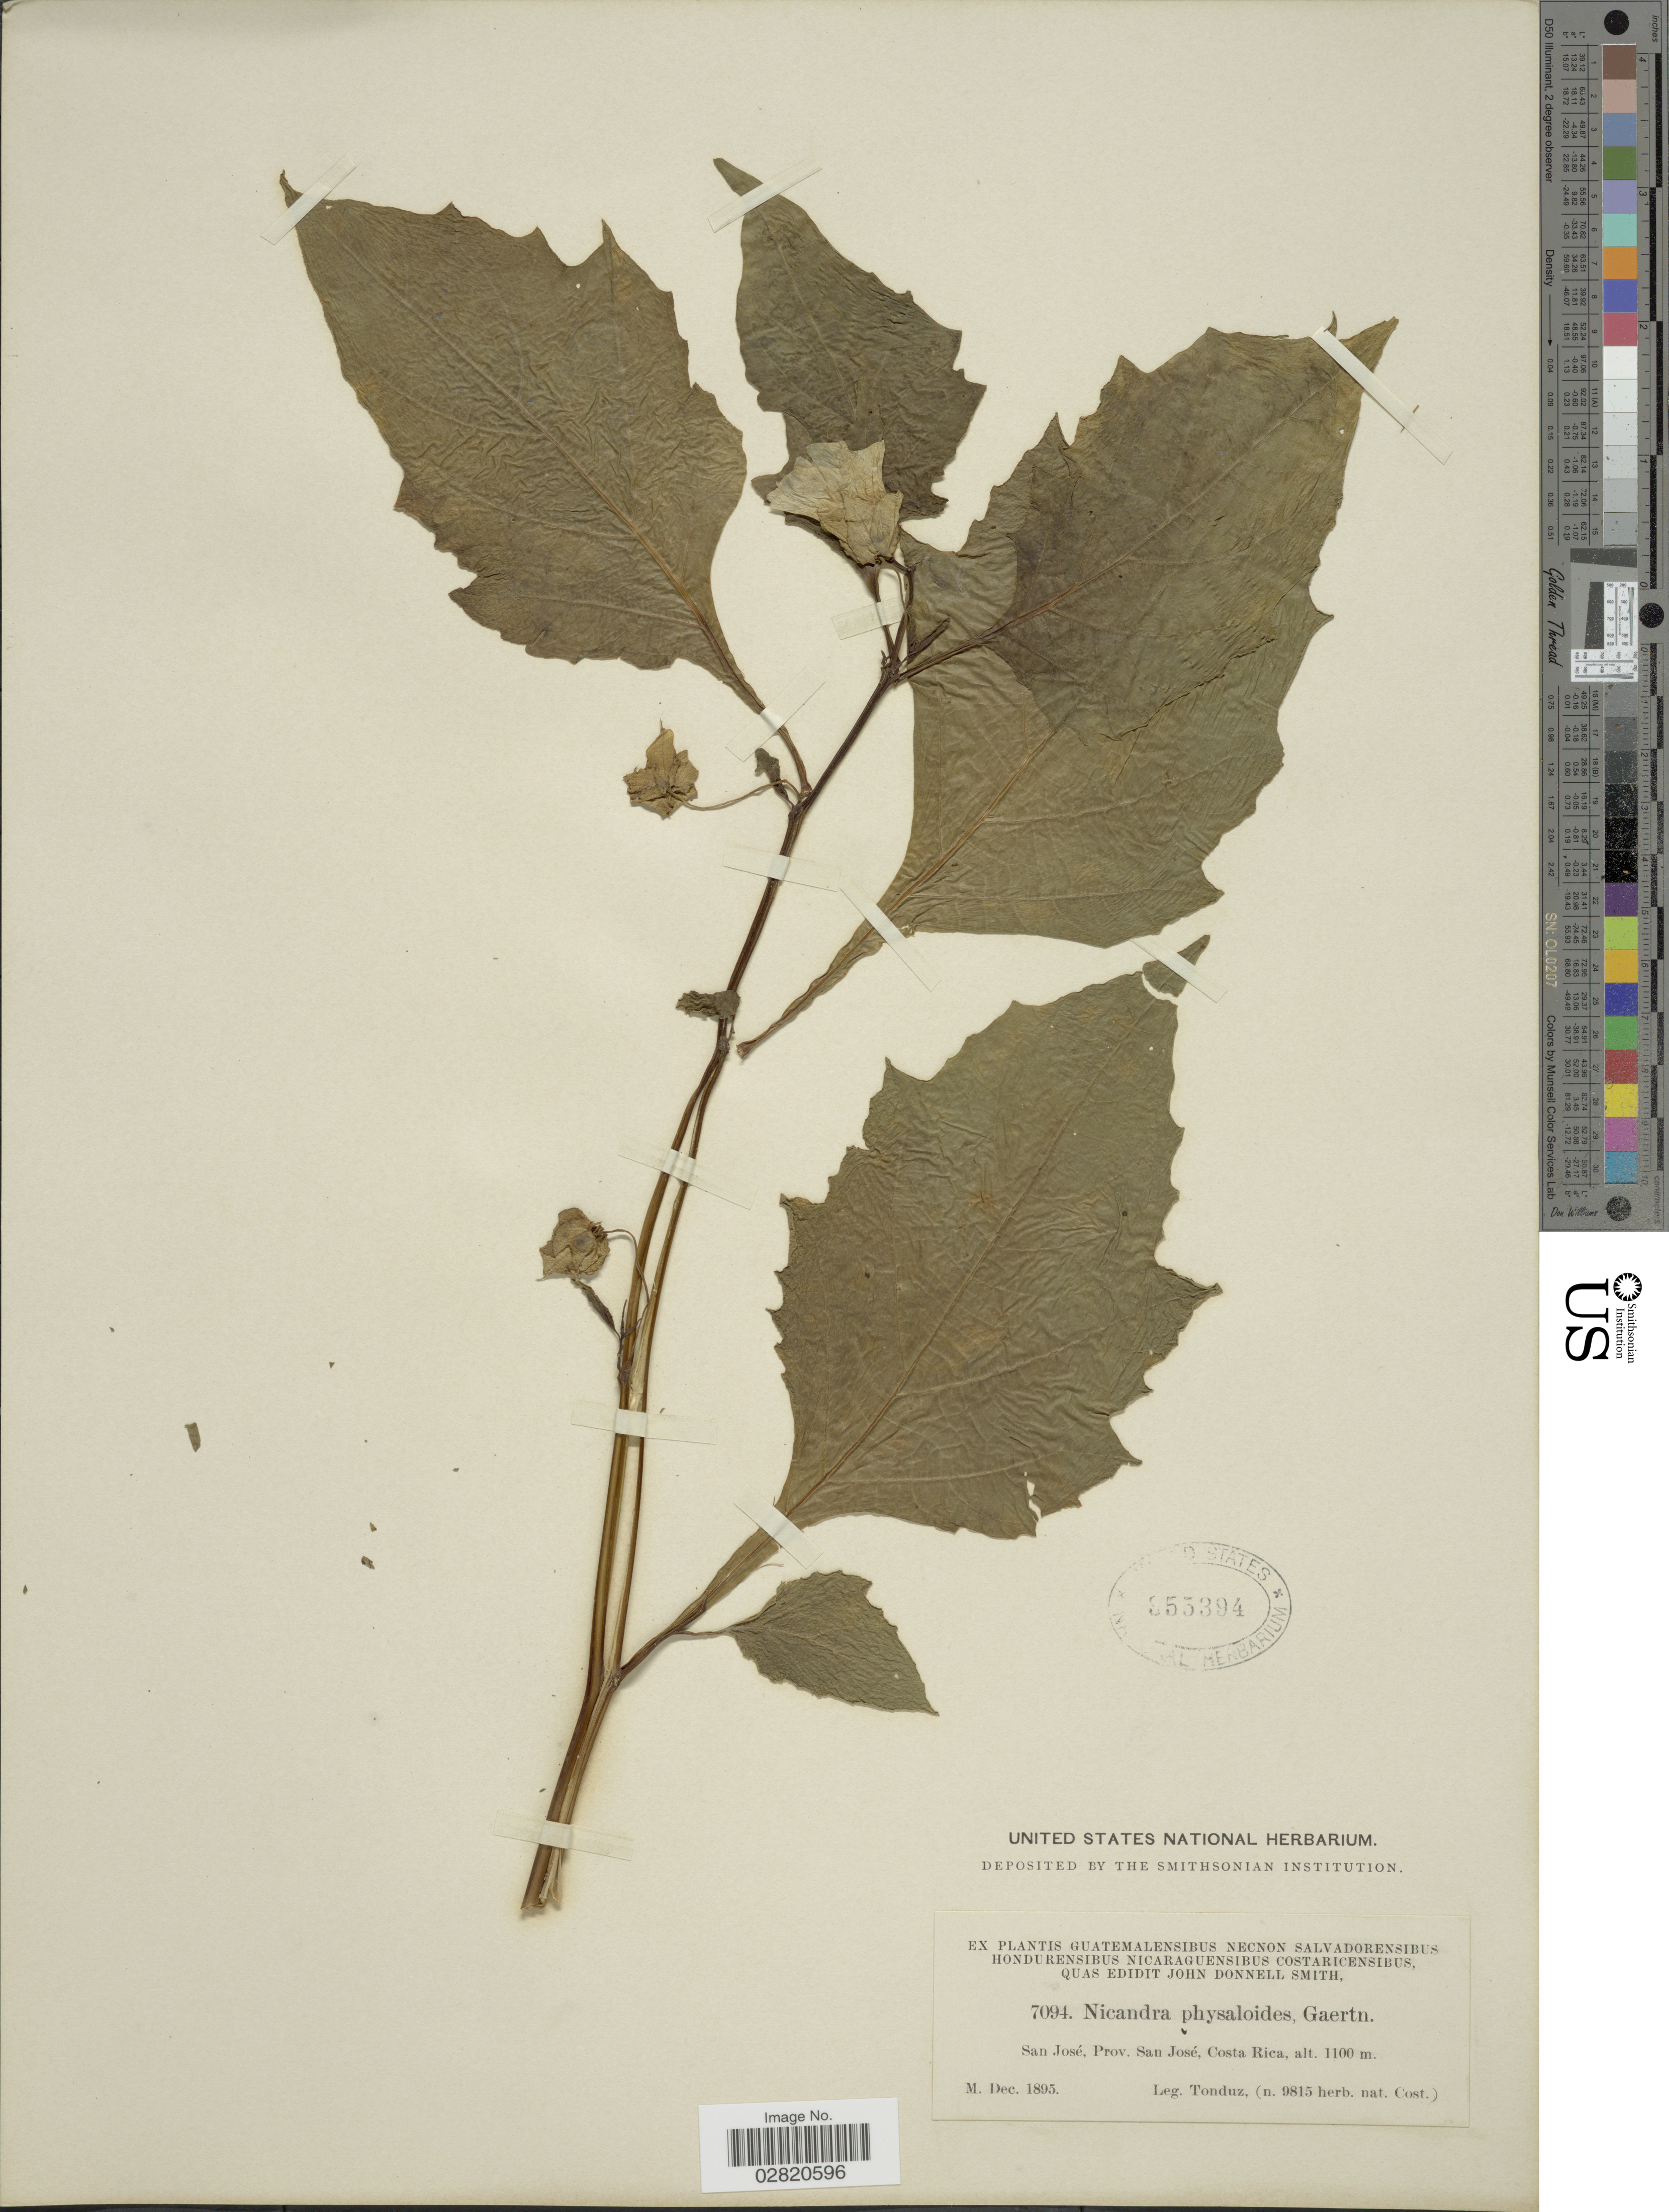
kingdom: Plantae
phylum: Tracheophyta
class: Magnoliopsida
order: Solanales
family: Solanaceae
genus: Nicandra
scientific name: Nicandra physalodes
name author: (L.) Gaertn.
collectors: Tonduz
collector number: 7094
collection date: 1895-12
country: Costa Rica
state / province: San José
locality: San José.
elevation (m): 1100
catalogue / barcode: US 855394